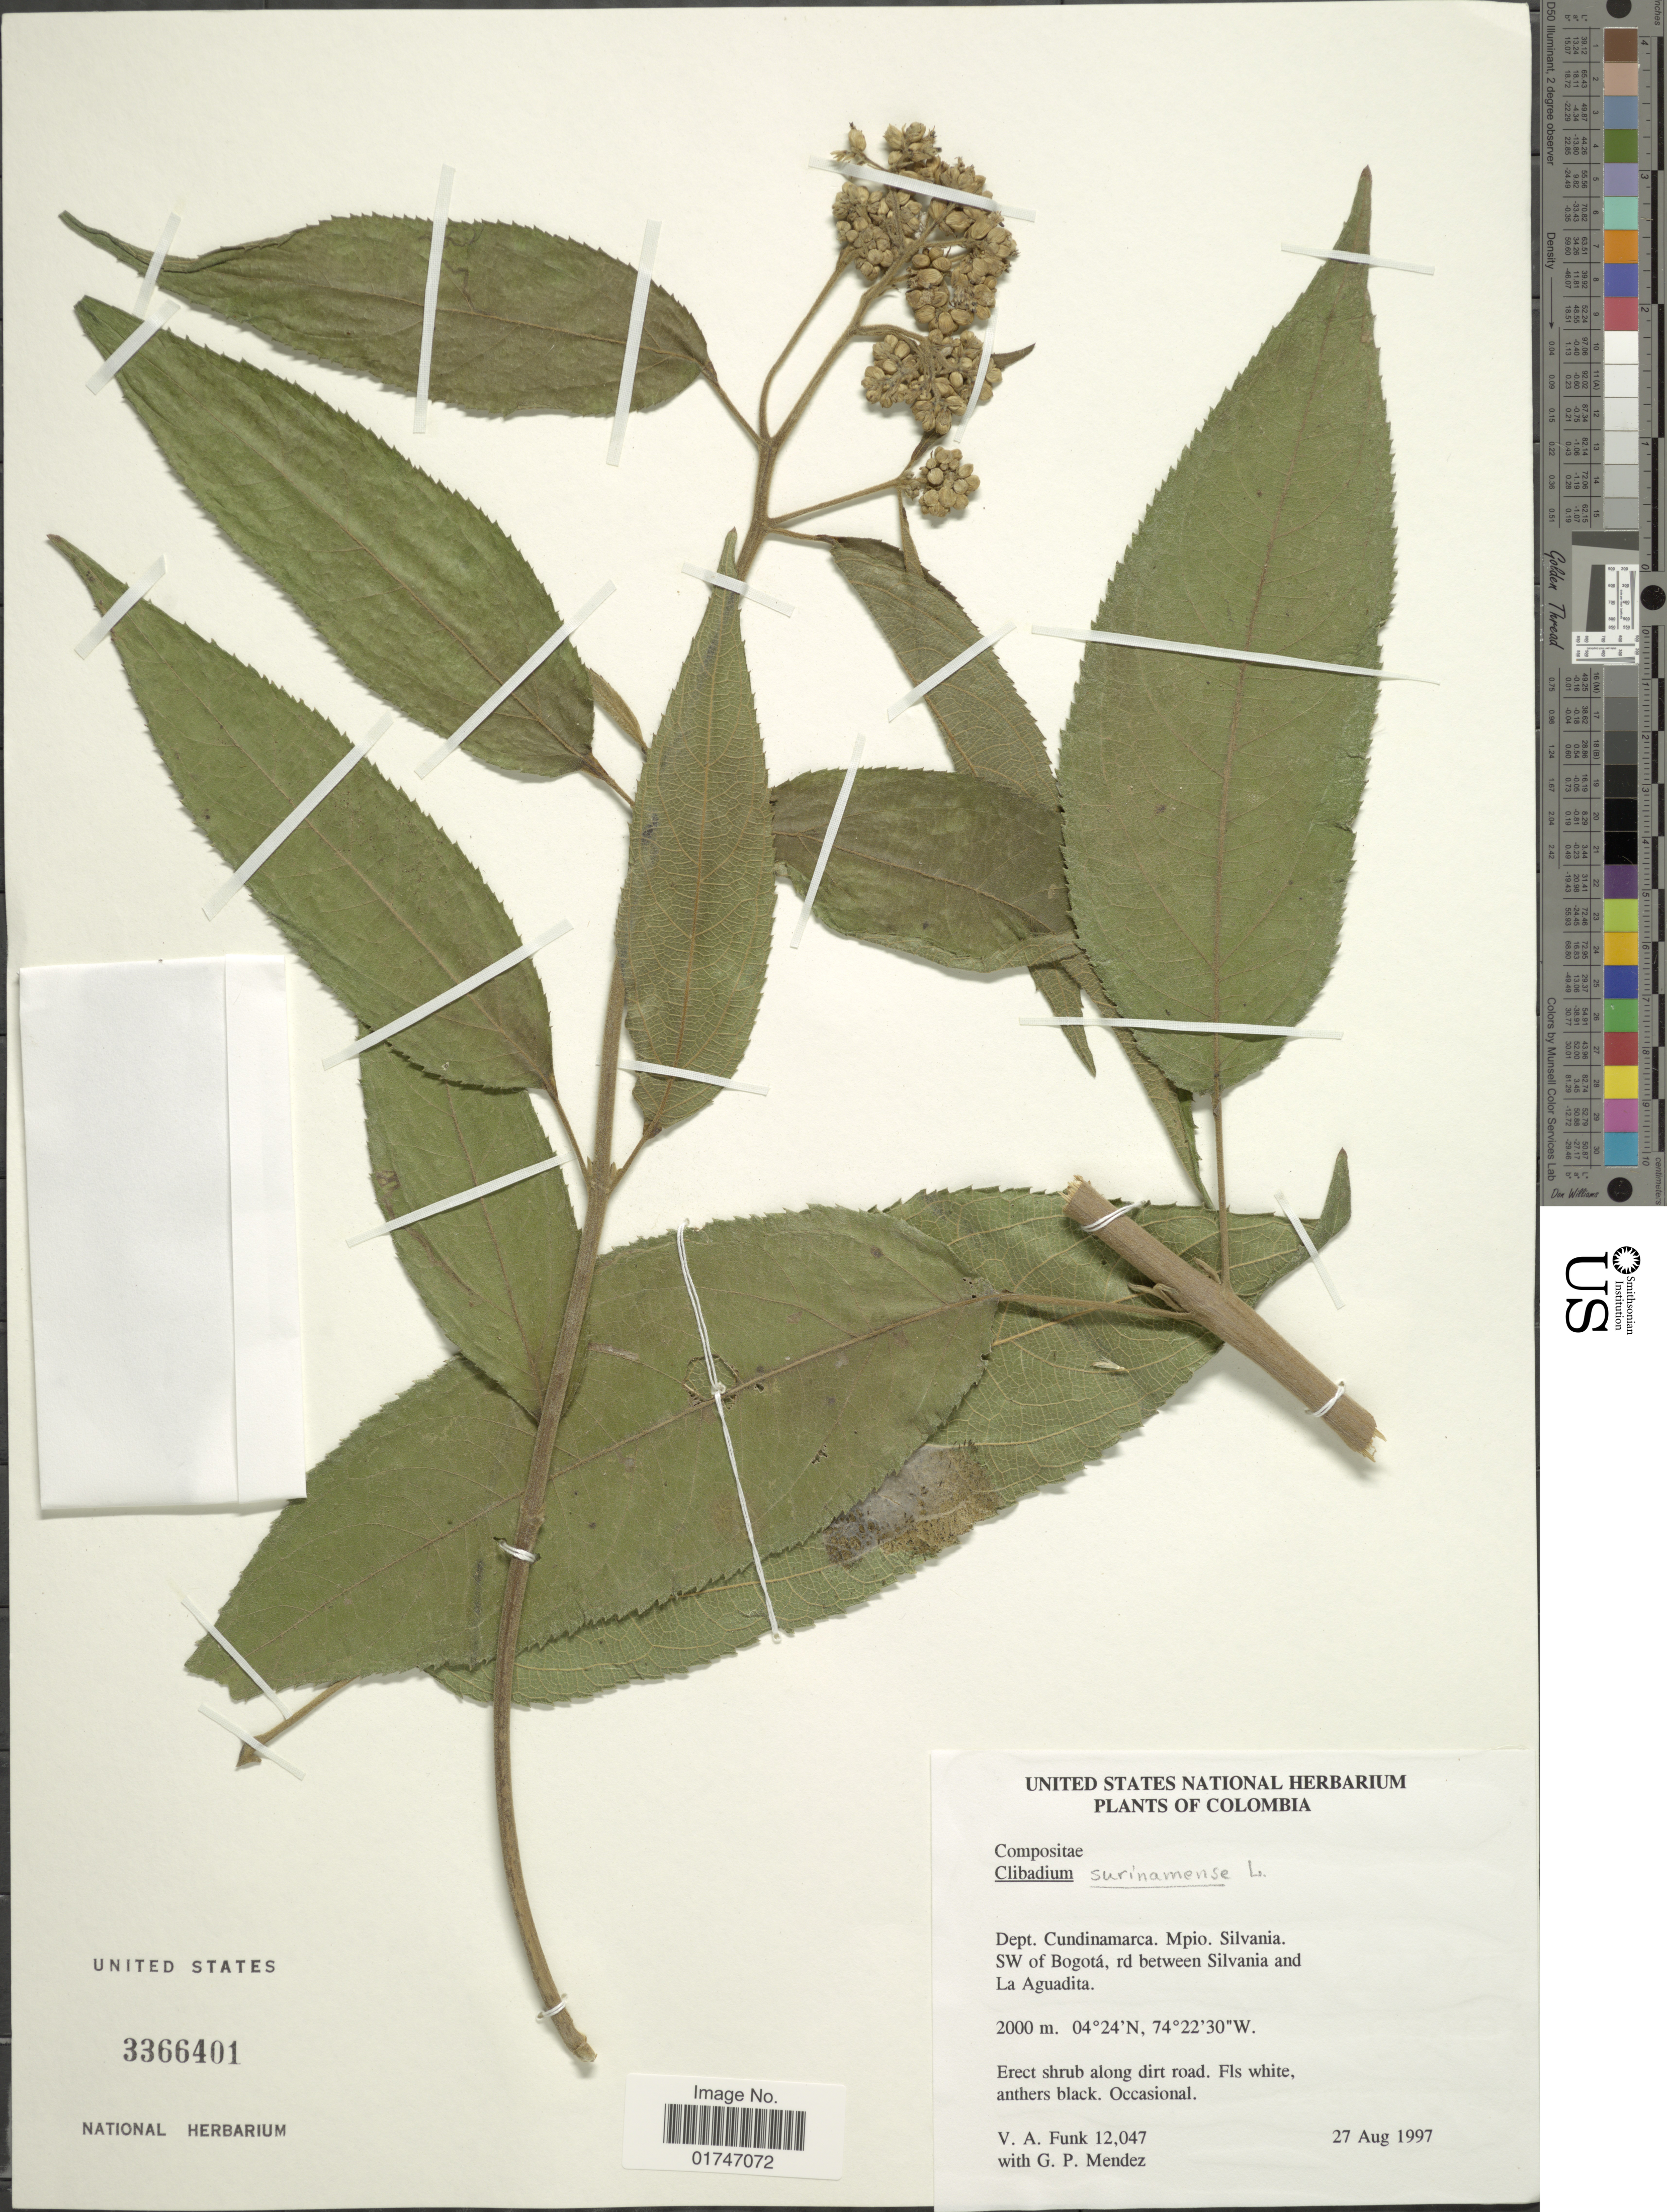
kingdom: Plantae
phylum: Tracheophyta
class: Magnoliopsida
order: Asterales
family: Asteraceae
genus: Clibadium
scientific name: Clibadium surinamense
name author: L.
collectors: V. Funk & G. Mendez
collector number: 12047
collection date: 1997-08-27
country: Colombia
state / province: Cundinamarca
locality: Dept. Cundinamarca. Mpio. Silvania. SW of Bogotá, rd between Silvania and La Aguadita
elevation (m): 2000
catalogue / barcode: US 3366401